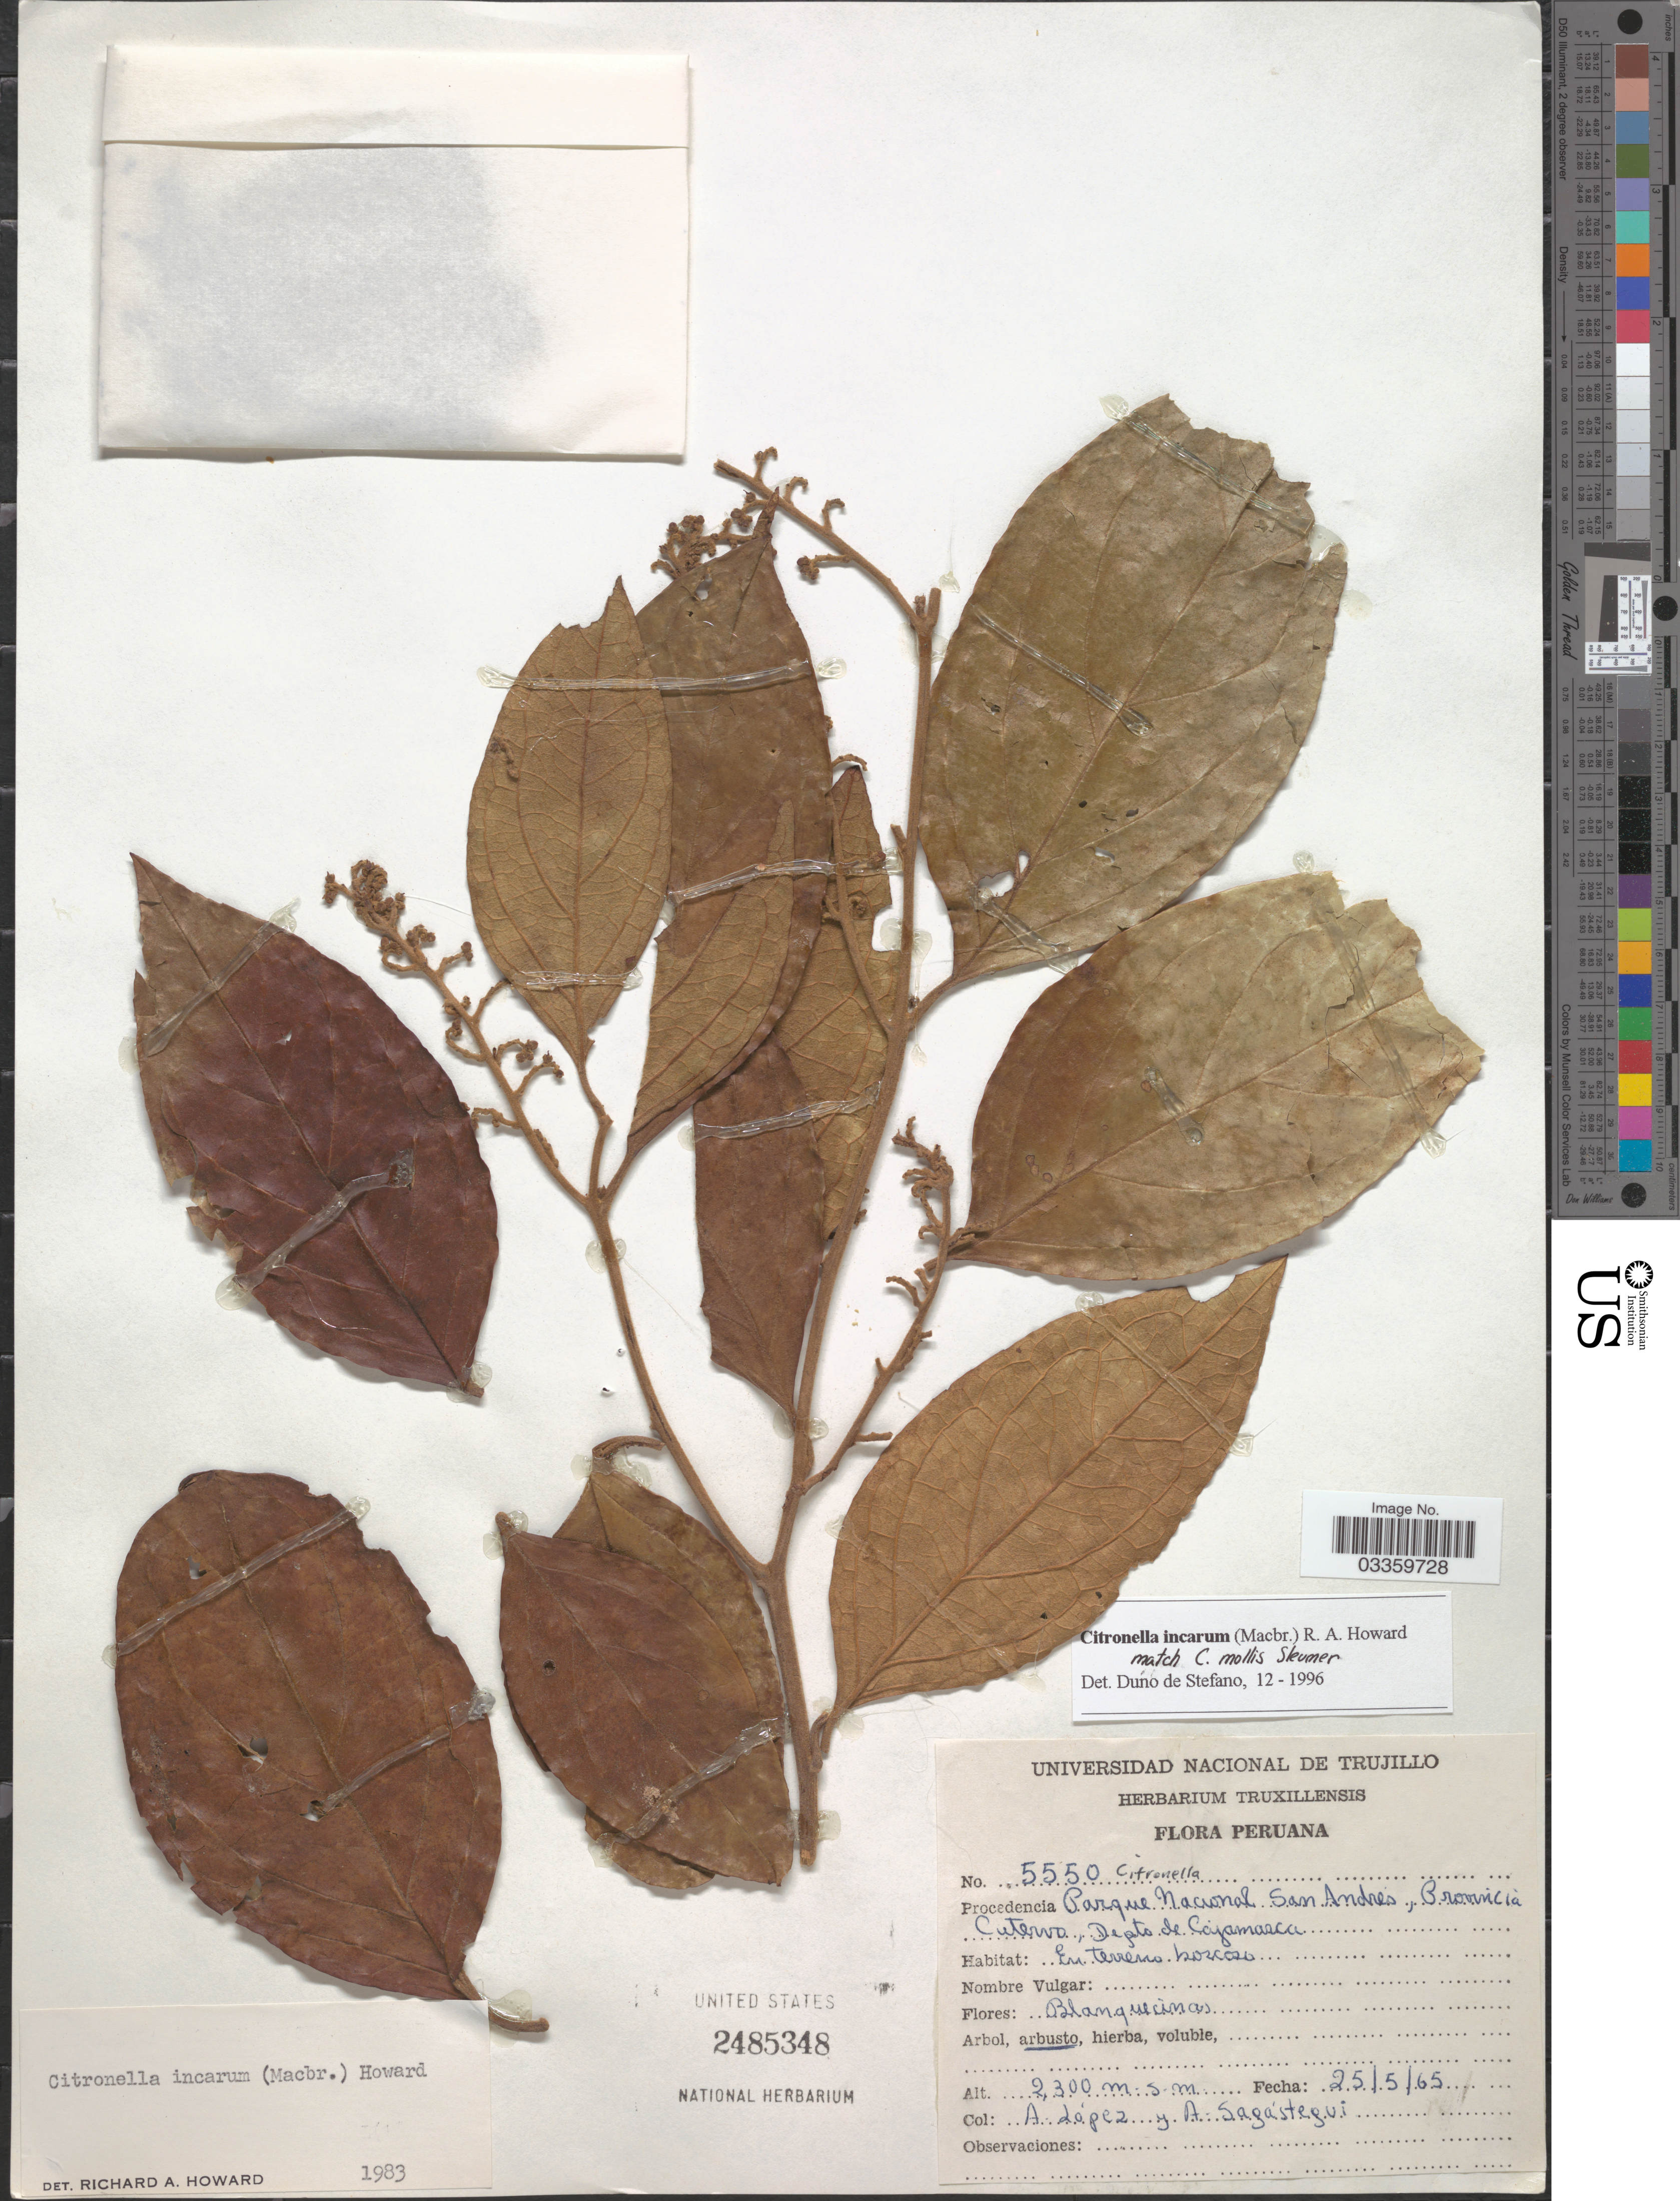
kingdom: Plantae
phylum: Tracheophyta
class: Magnoliopsida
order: Cardiopteridales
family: Cardiopteridaceae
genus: Citronella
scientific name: Citronella incarum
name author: (J.F. Macbr.) R.A. Howard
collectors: A. López & A. Sagástequi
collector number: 5550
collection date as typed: Transcribed d/m/y: 25/5/65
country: Peru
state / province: Cajamarca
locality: Parque Nacional San Andrés, Provincia Cutervo, Depto. de Cajamarca.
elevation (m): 2300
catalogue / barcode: US 2485348